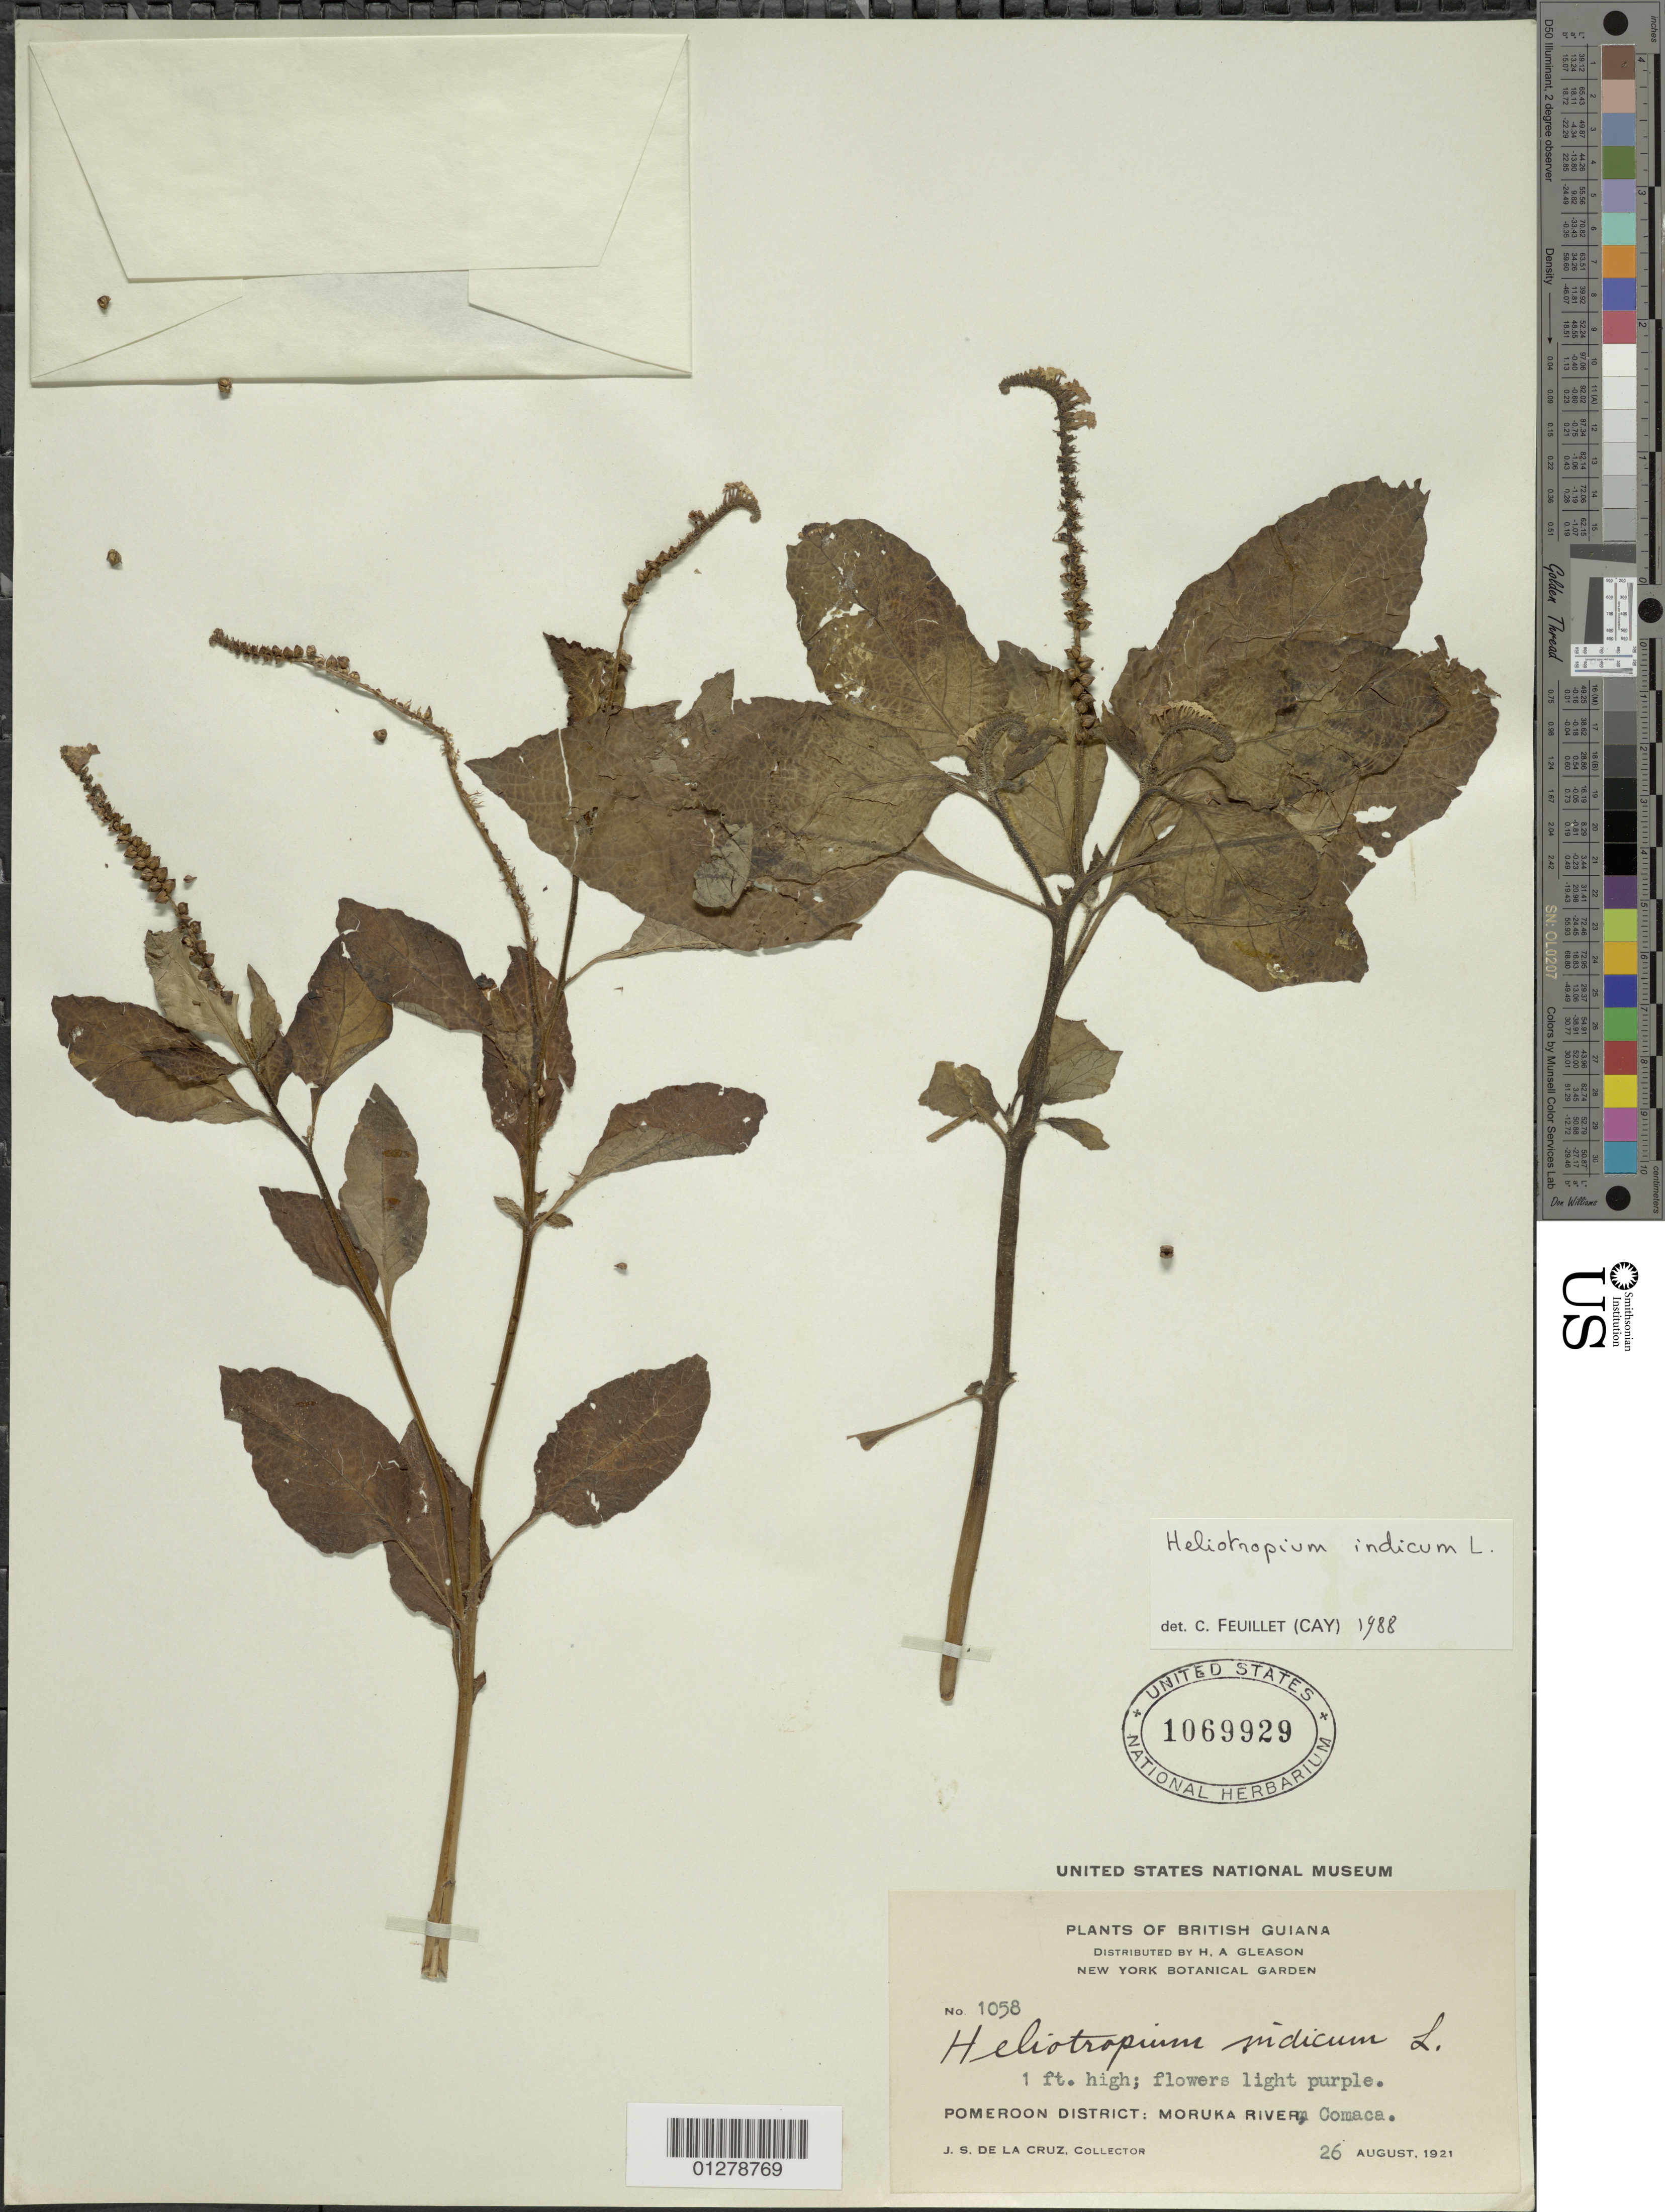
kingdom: Plantae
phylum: Tracheophyta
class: Magnoliopsida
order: Boraginales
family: Heliotropiaceae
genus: Heliotropium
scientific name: Heliotropium indicum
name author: L.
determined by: Feuillet, C.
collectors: J. S. de la Cruz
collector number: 1058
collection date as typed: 26 Aug 1921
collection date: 1921-08-26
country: Guyana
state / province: Pomeroon-Supenaam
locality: Moruka River, Comaca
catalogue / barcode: US 1069929